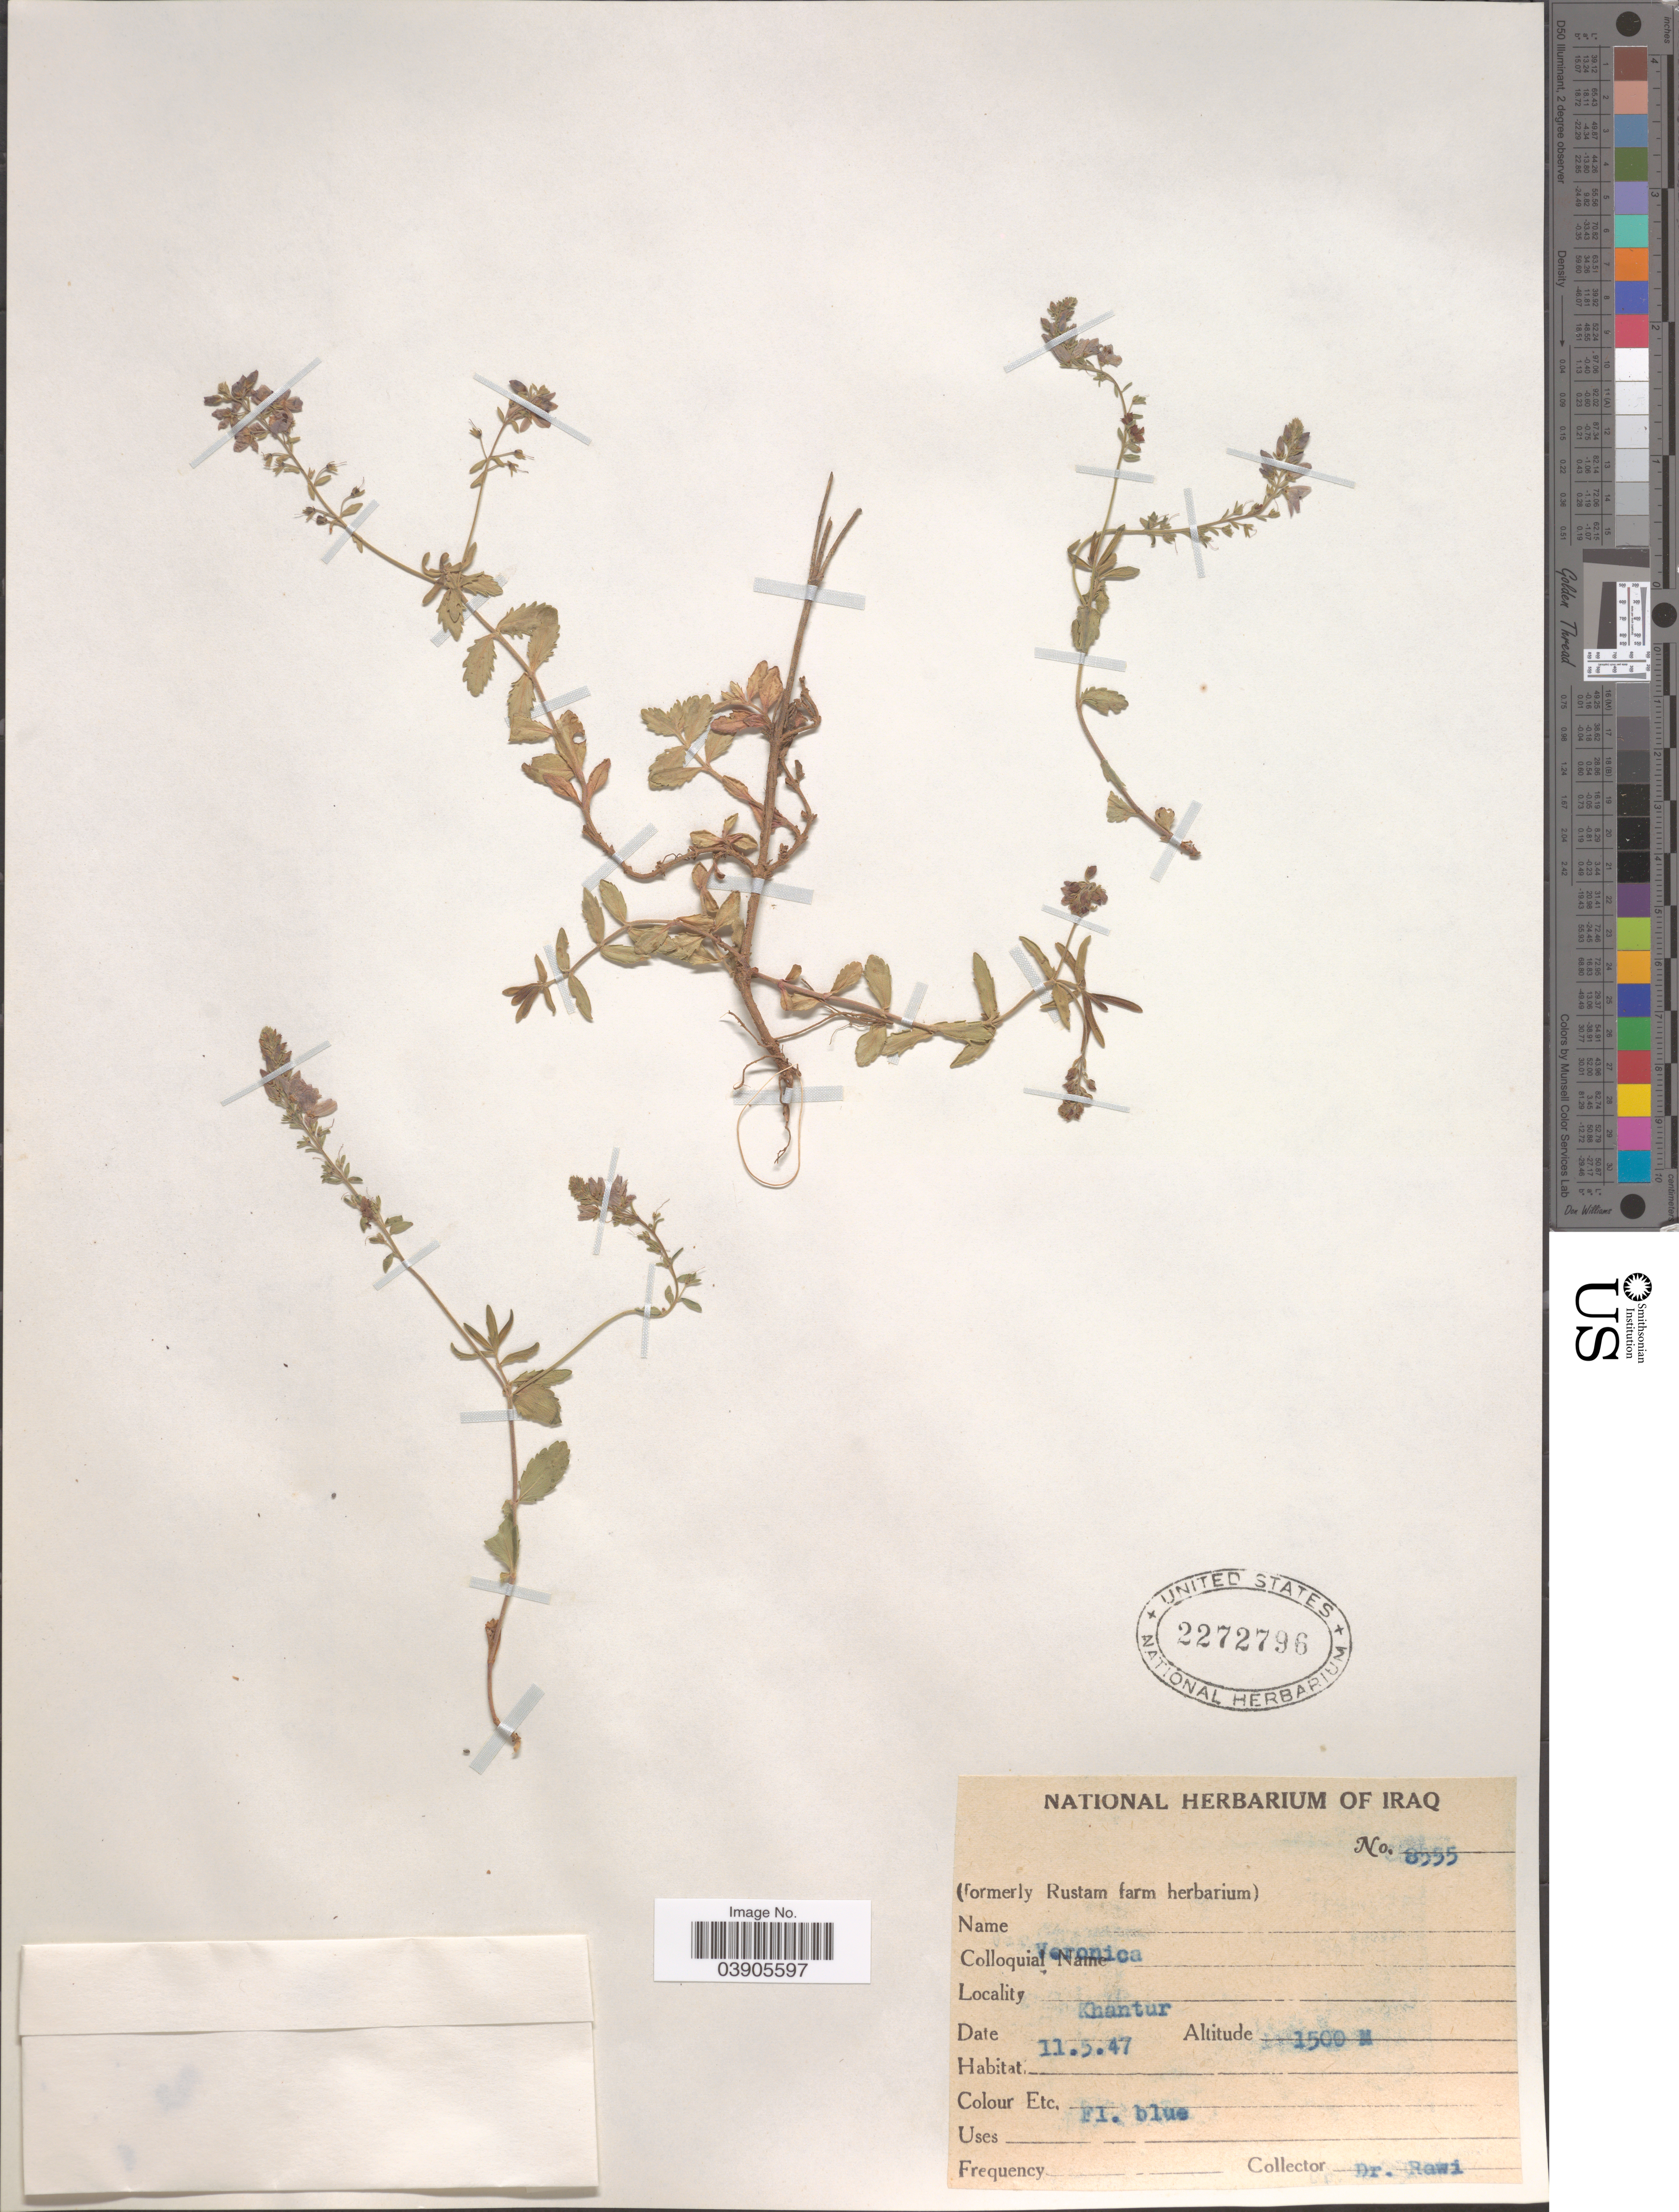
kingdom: Plantae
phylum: Tracheophyta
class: Magnoliopsida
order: Lamiales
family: Plantaginaceae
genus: Veronica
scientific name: Veronica orientalis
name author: Mill.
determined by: Albach, Dirk C.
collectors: -. Rawi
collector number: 8555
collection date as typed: Transcribed d/m/y: 11/5/47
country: Iraq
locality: Khantur.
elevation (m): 1500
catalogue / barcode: US 2272796